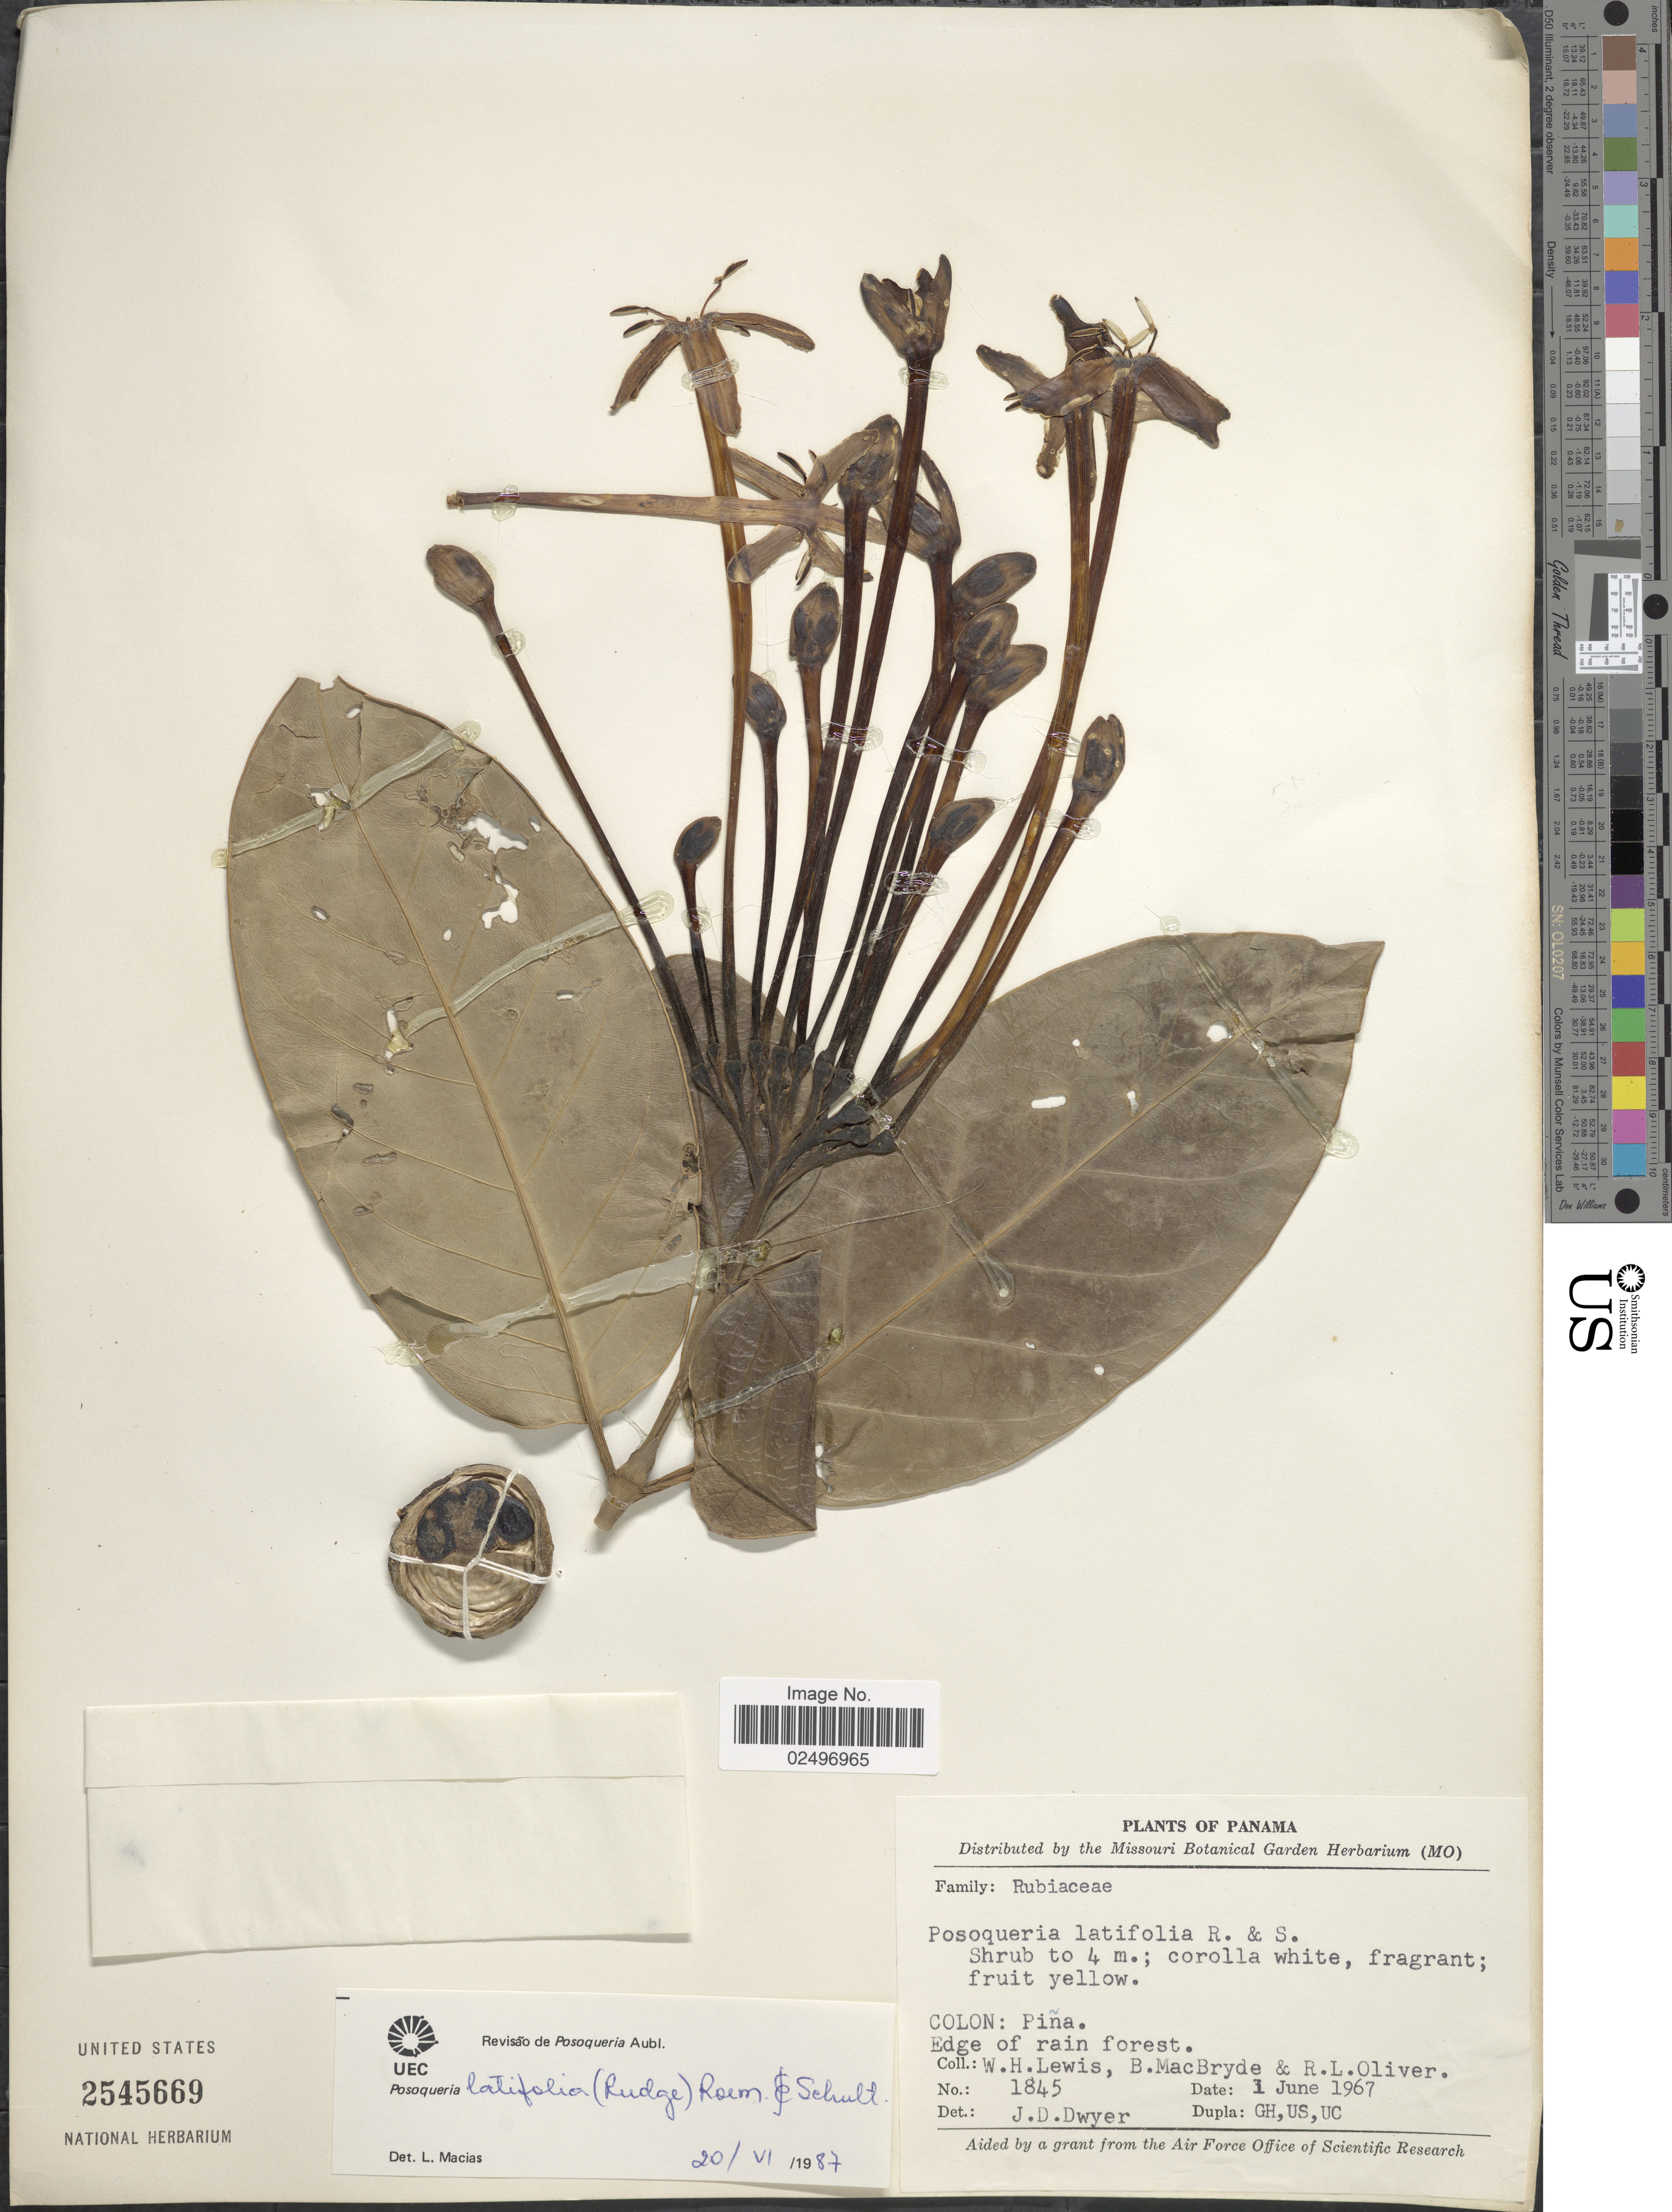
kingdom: Plantae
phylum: Tracheophyta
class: Magnoliopsida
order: Gentianales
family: Rubiaceae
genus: Posoqueria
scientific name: Posoqueria latifolia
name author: (Rudge) Roem. & Schult.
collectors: W. H. Lewis, B. MacBryde & R. Oliver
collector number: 1845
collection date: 1967-06-01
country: Panama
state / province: Colón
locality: Piña. Edge of rain forest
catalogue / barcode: US 2545669